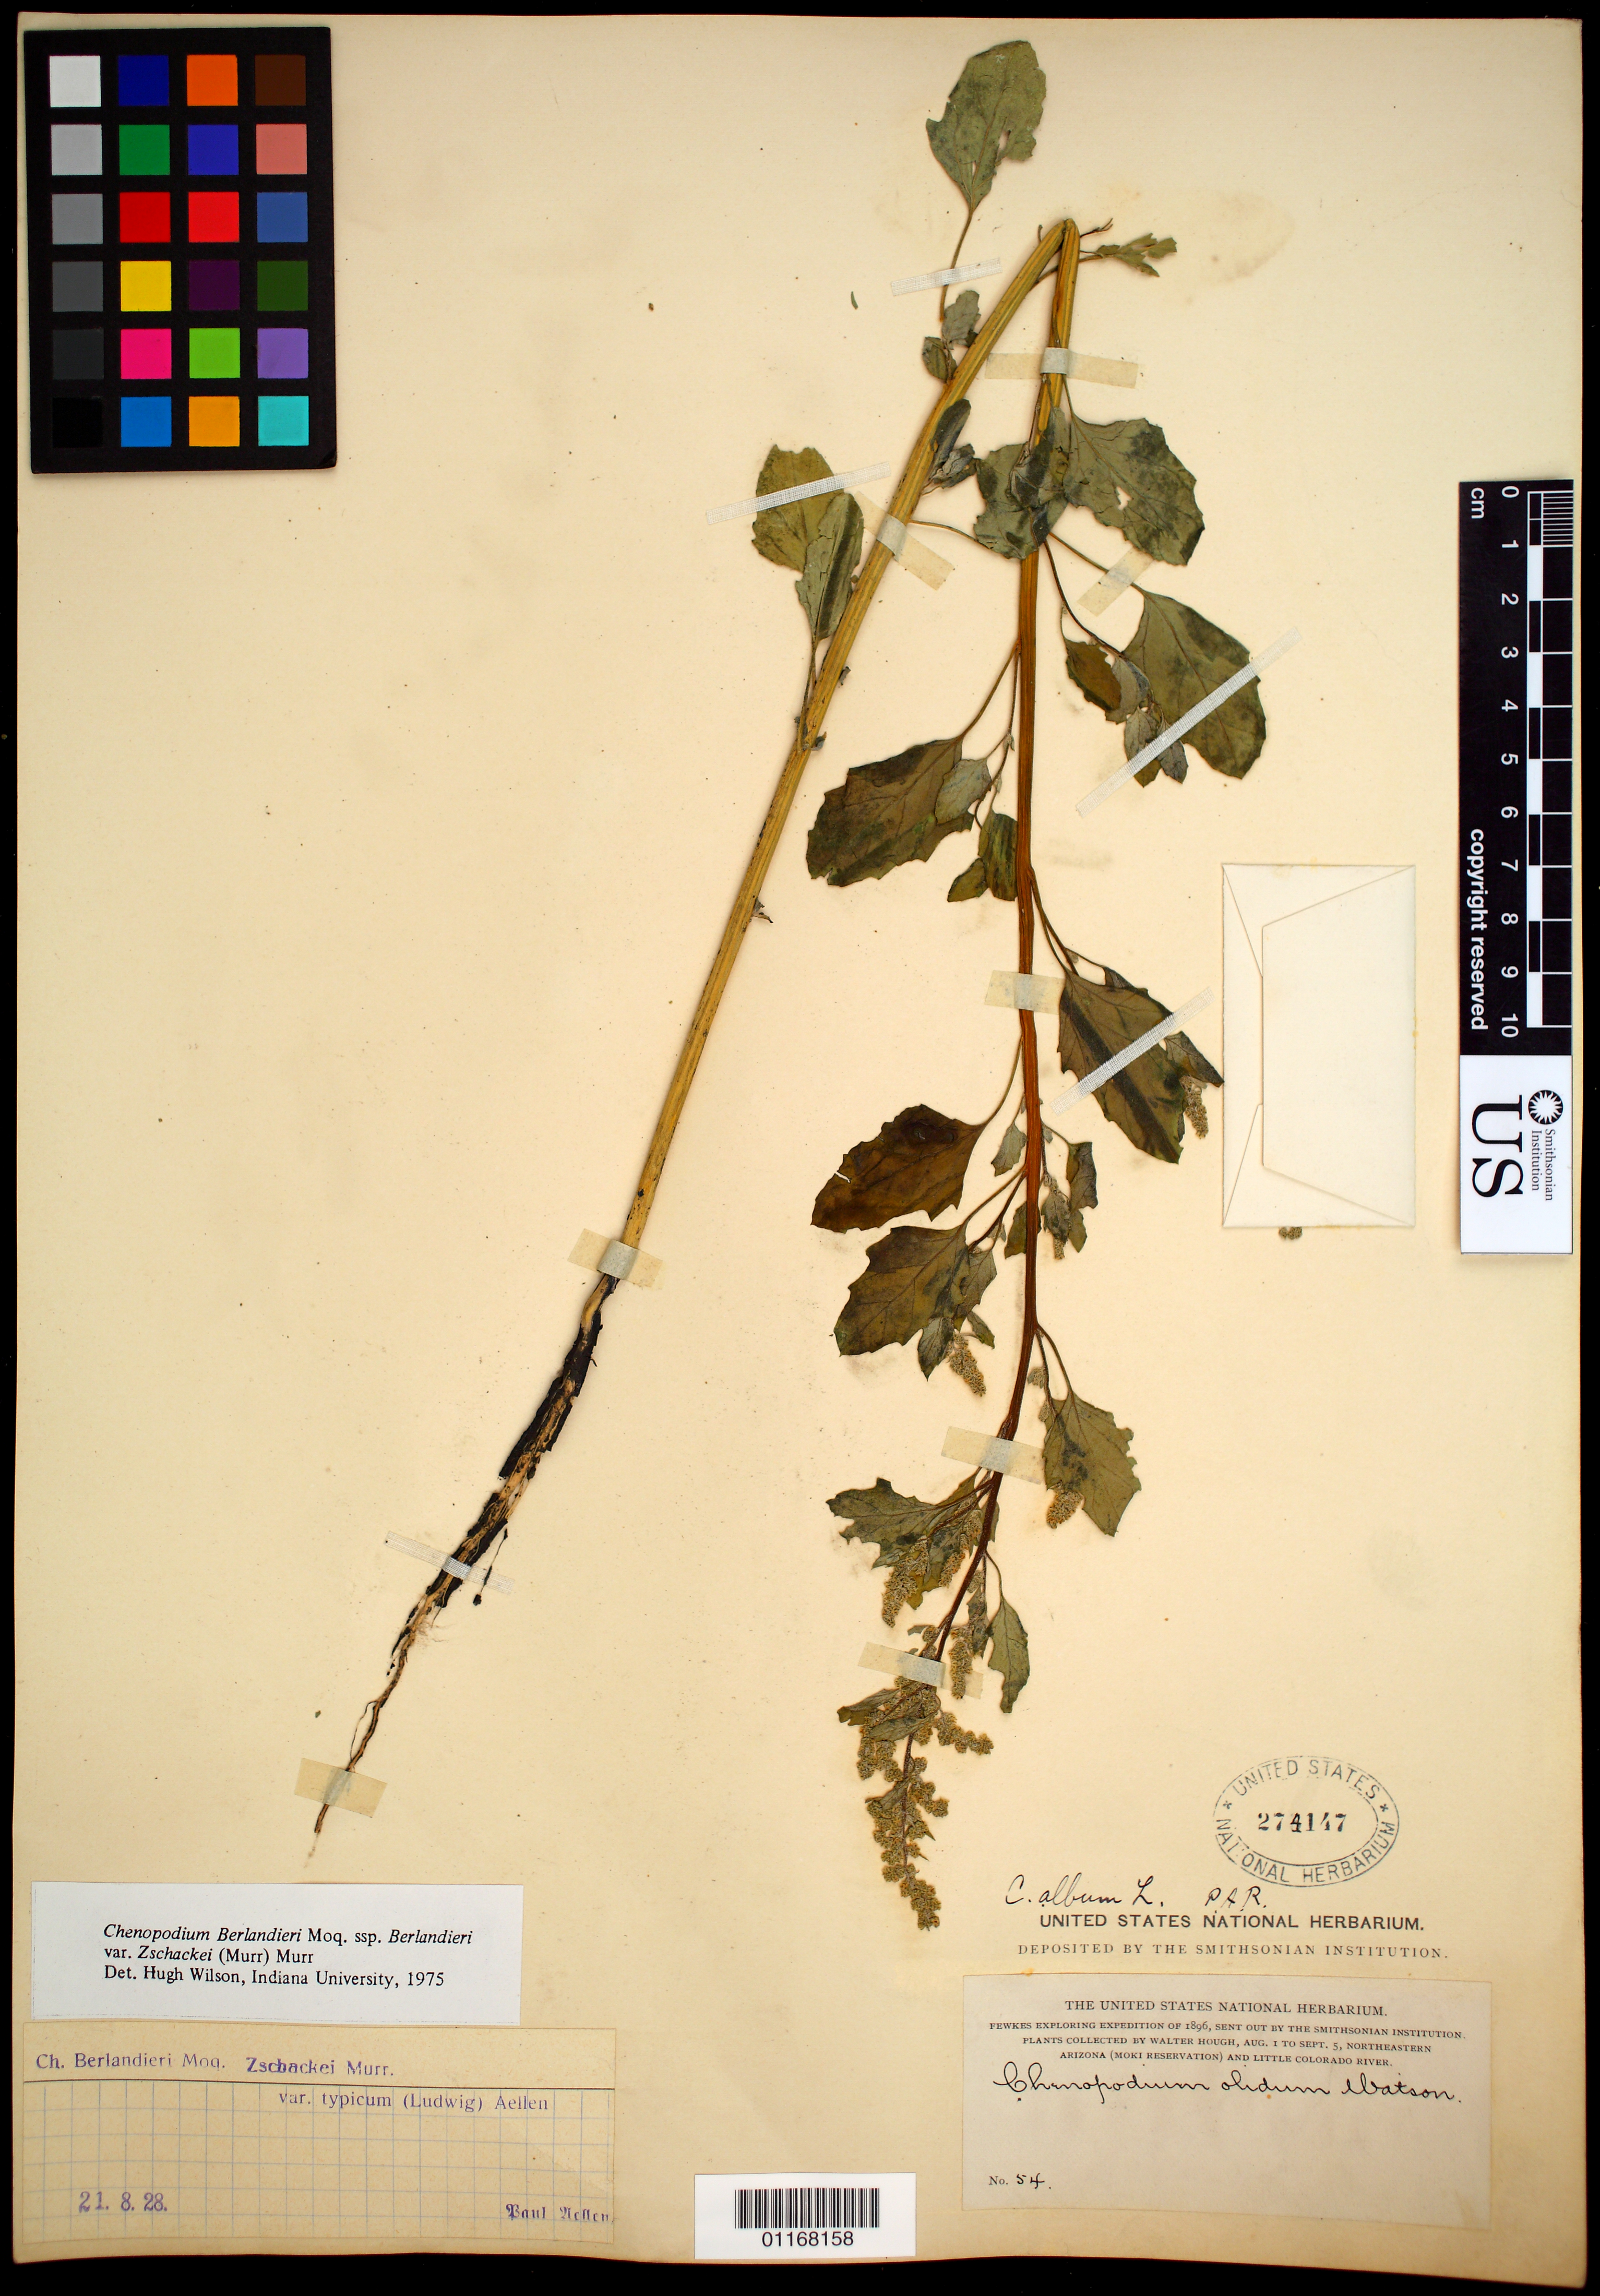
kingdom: Plantae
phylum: Tracheophyta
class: Magnoliopsida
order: Caryophyllales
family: Amaranthaceae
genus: Chenopodium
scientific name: Chenopodium berlandieri var. zschackei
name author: (Murr.) Murr.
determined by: Wilson, H.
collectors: W. Hough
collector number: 54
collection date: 1896-08-01/1896-09-05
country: United States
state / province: Arizona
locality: Moki Reservation and Little Colorado River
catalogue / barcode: US 274147